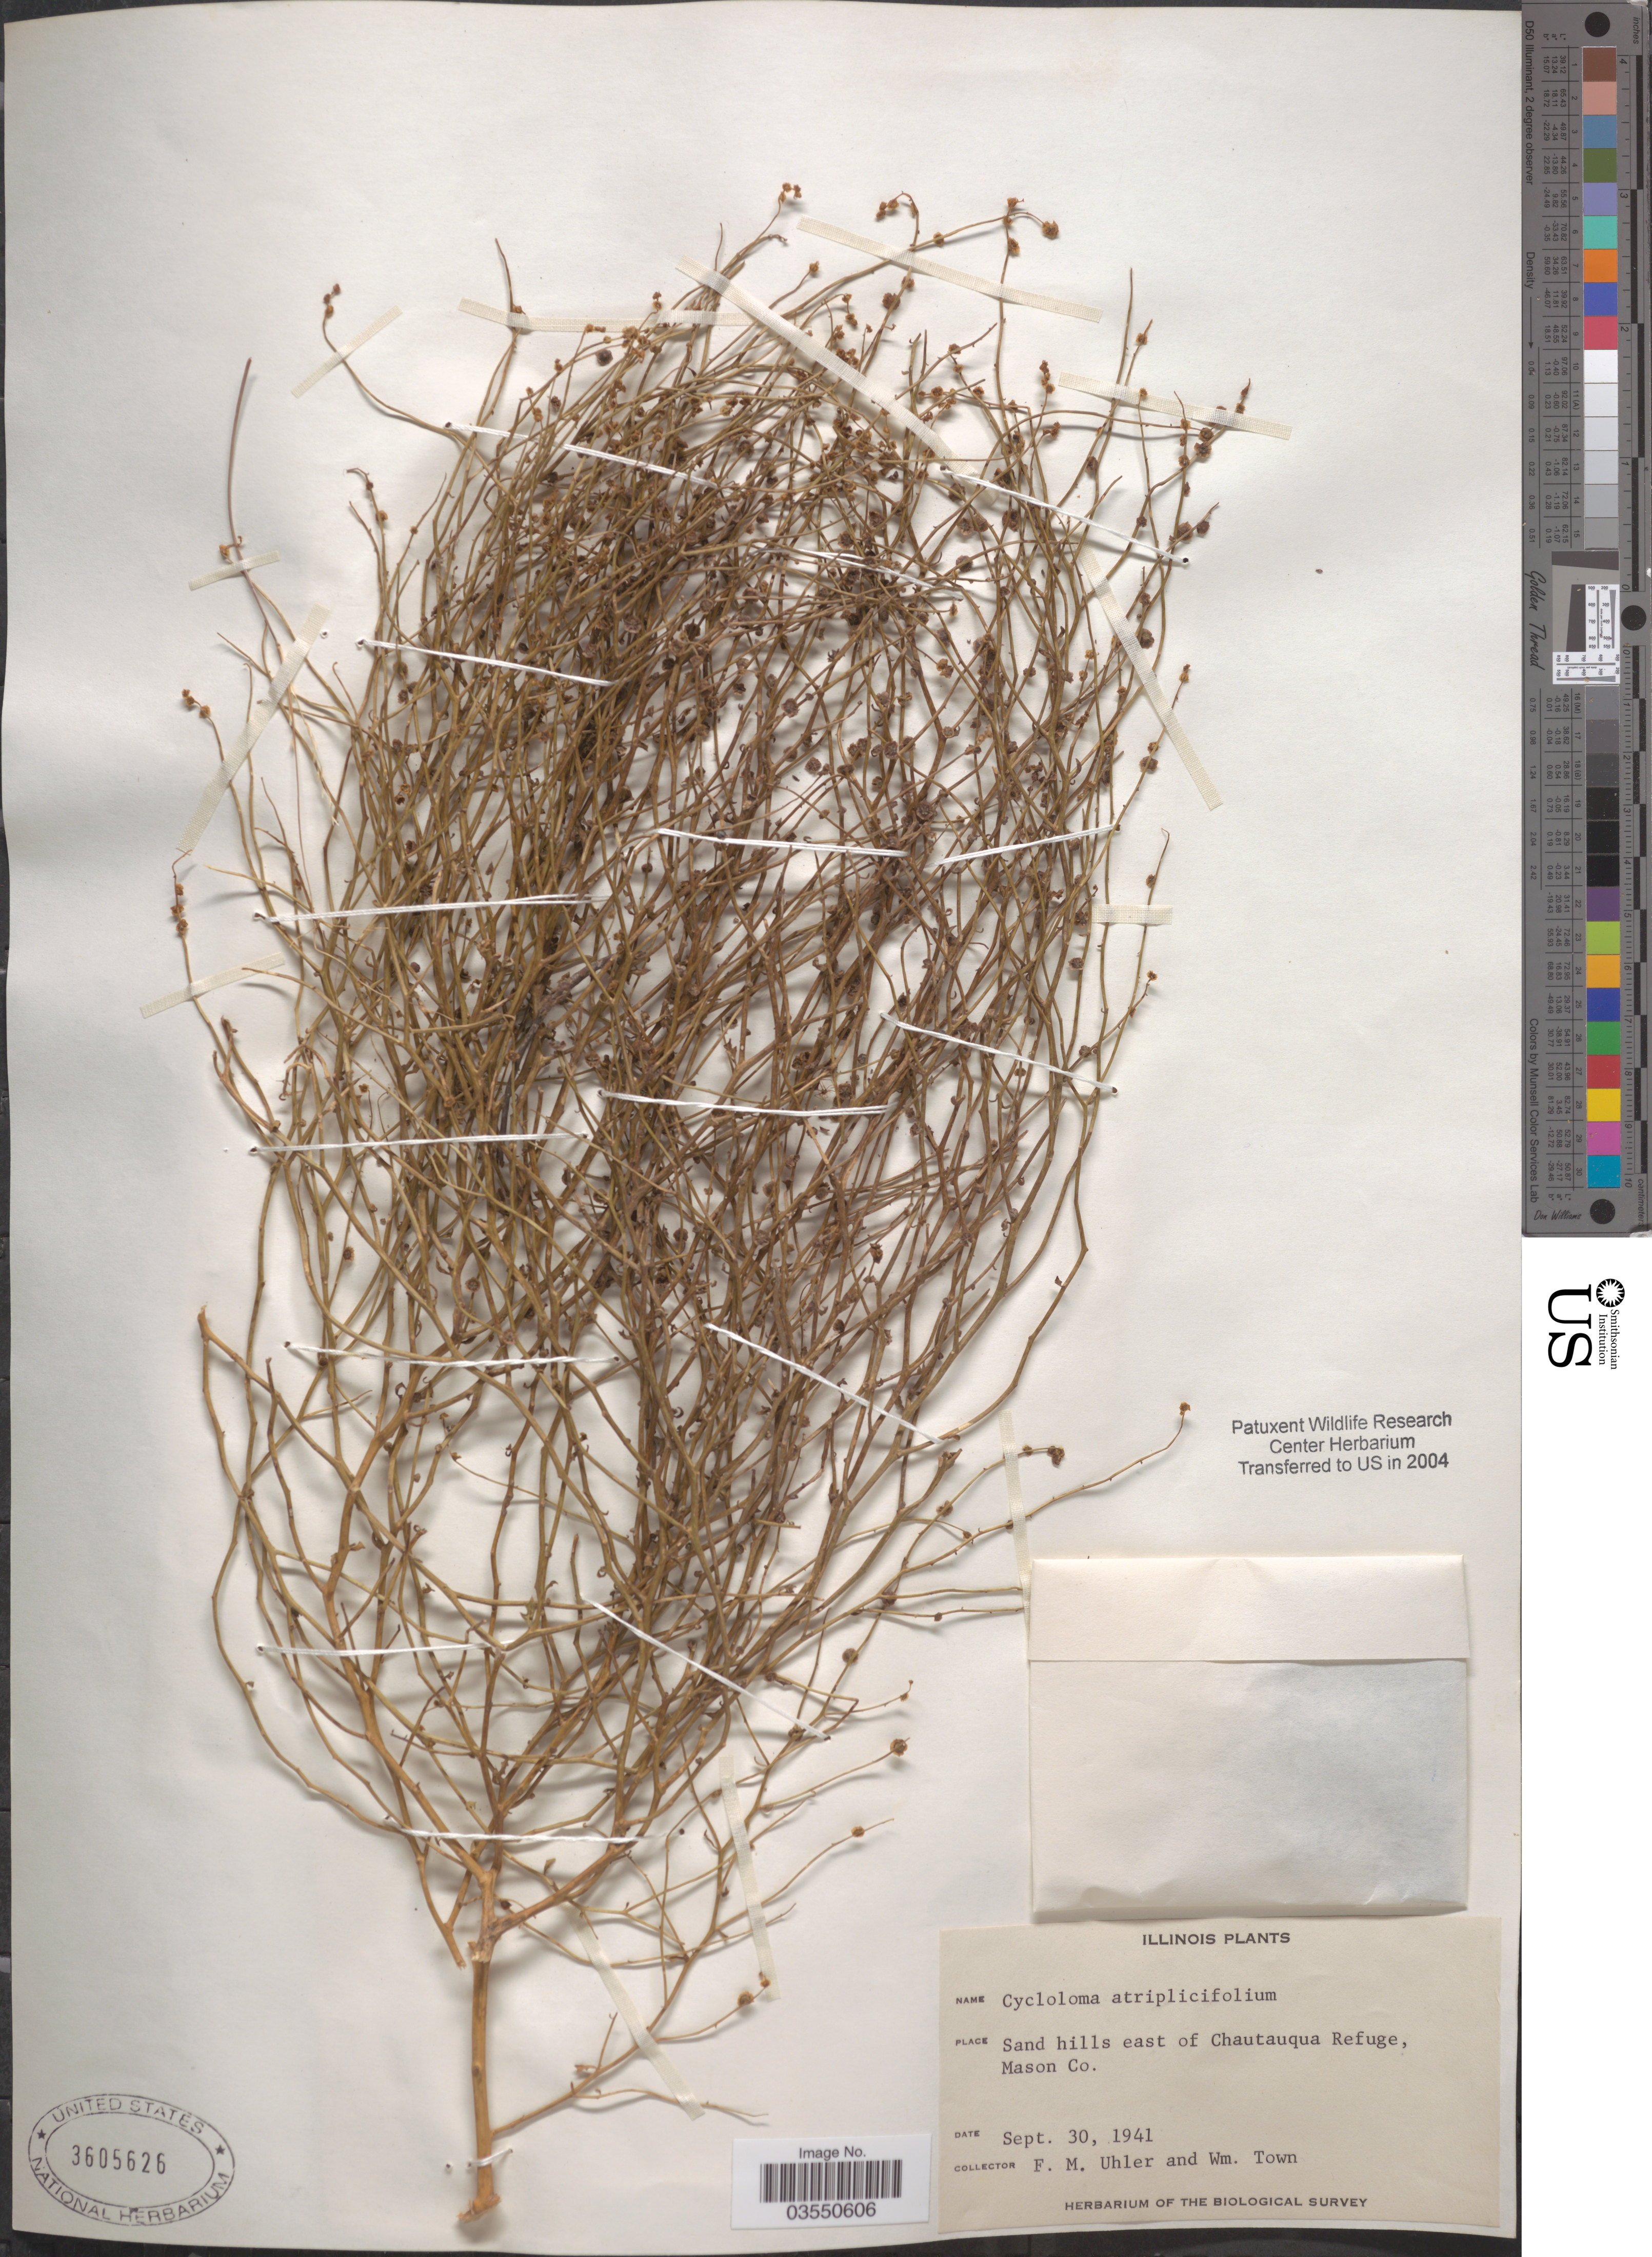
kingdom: Plantae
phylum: Tracheophyta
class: Magnoliopsida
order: Caryophyllales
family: Amaranthaceae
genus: Dysphania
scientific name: Dysphania atriplicifolia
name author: (Spreng.) G. Kadereit et al.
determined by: U.S. National Herbarium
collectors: F. M. Uhler & W. Town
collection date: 1941-09-30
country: United States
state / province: Illinois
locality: Sand hills east of Chautauqua Refuge, Mason Co.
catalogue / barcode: US 3605626